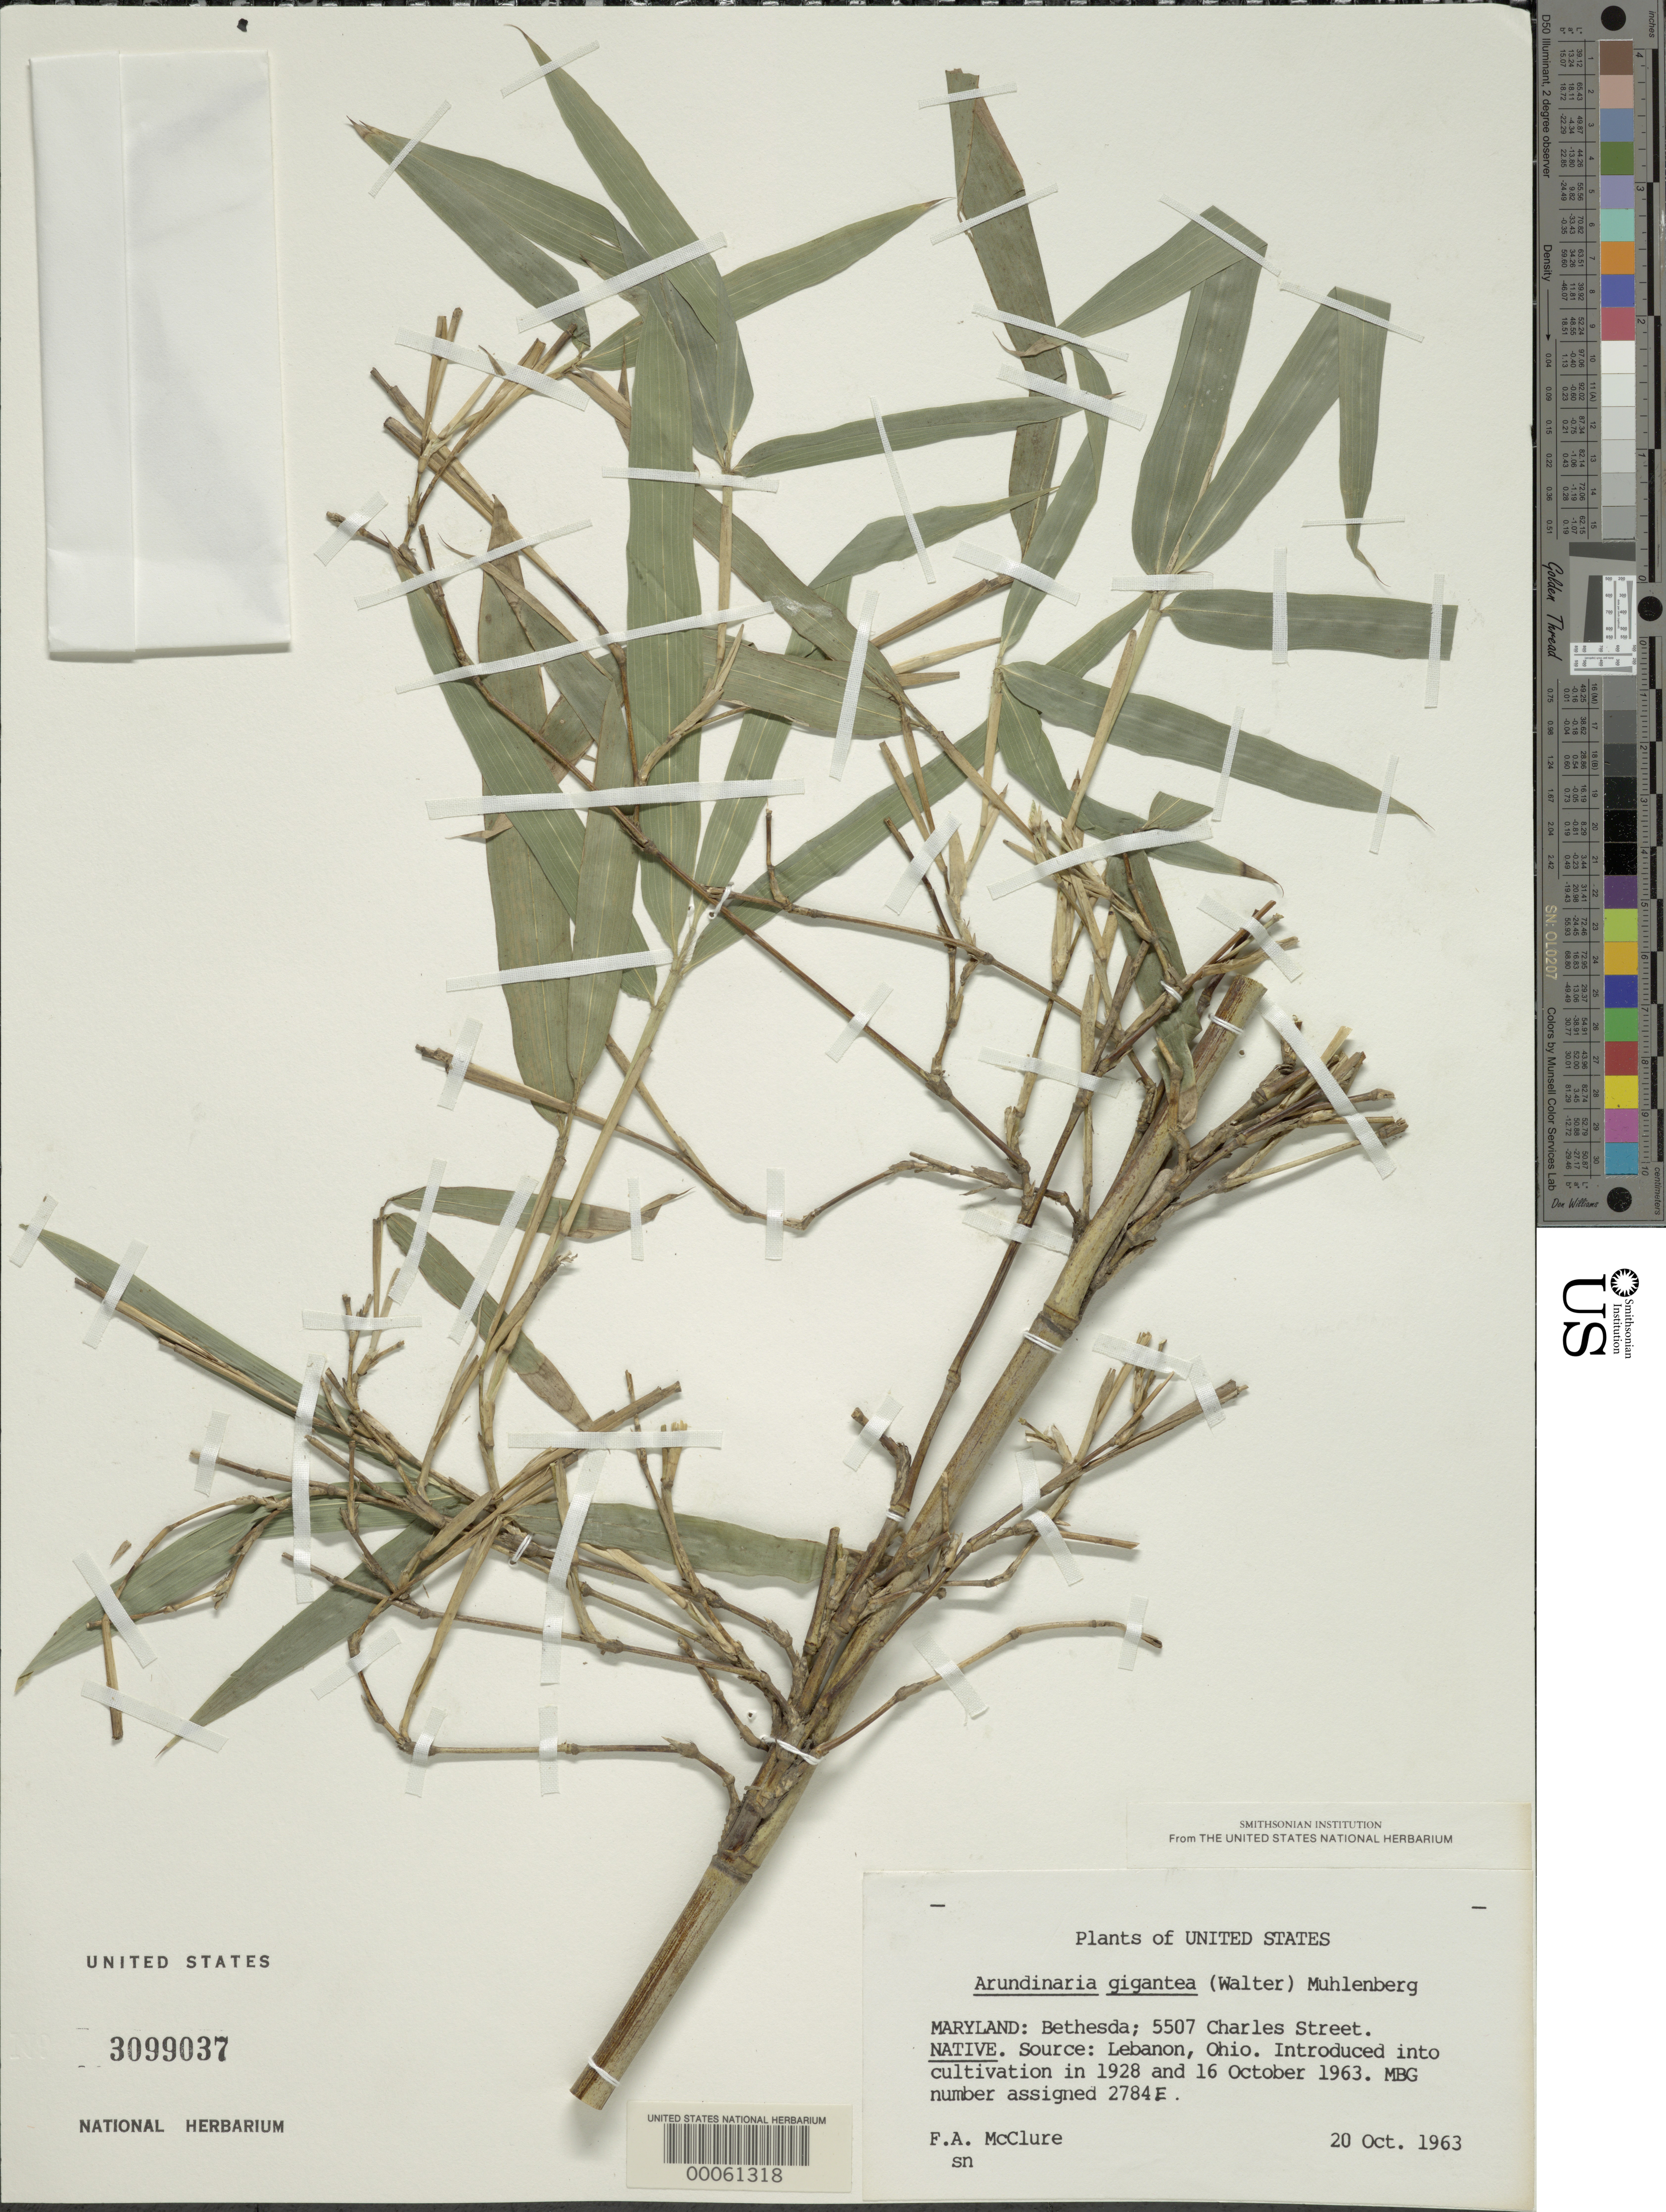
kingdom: Plantae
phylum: Tracheophyta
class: Liliopsida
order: Poales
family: Poaceae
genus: Arundinaria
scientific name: Arundinaria gigantea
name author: (Walter) Muhl.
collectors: F. A. McClure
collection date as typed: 20 Oct 1963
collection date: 1963-10-20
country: United States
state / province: Maryland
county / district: Montgomery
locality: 5507 Charles Street, Bethesda (McClure's garden)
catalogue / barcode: US 3099037